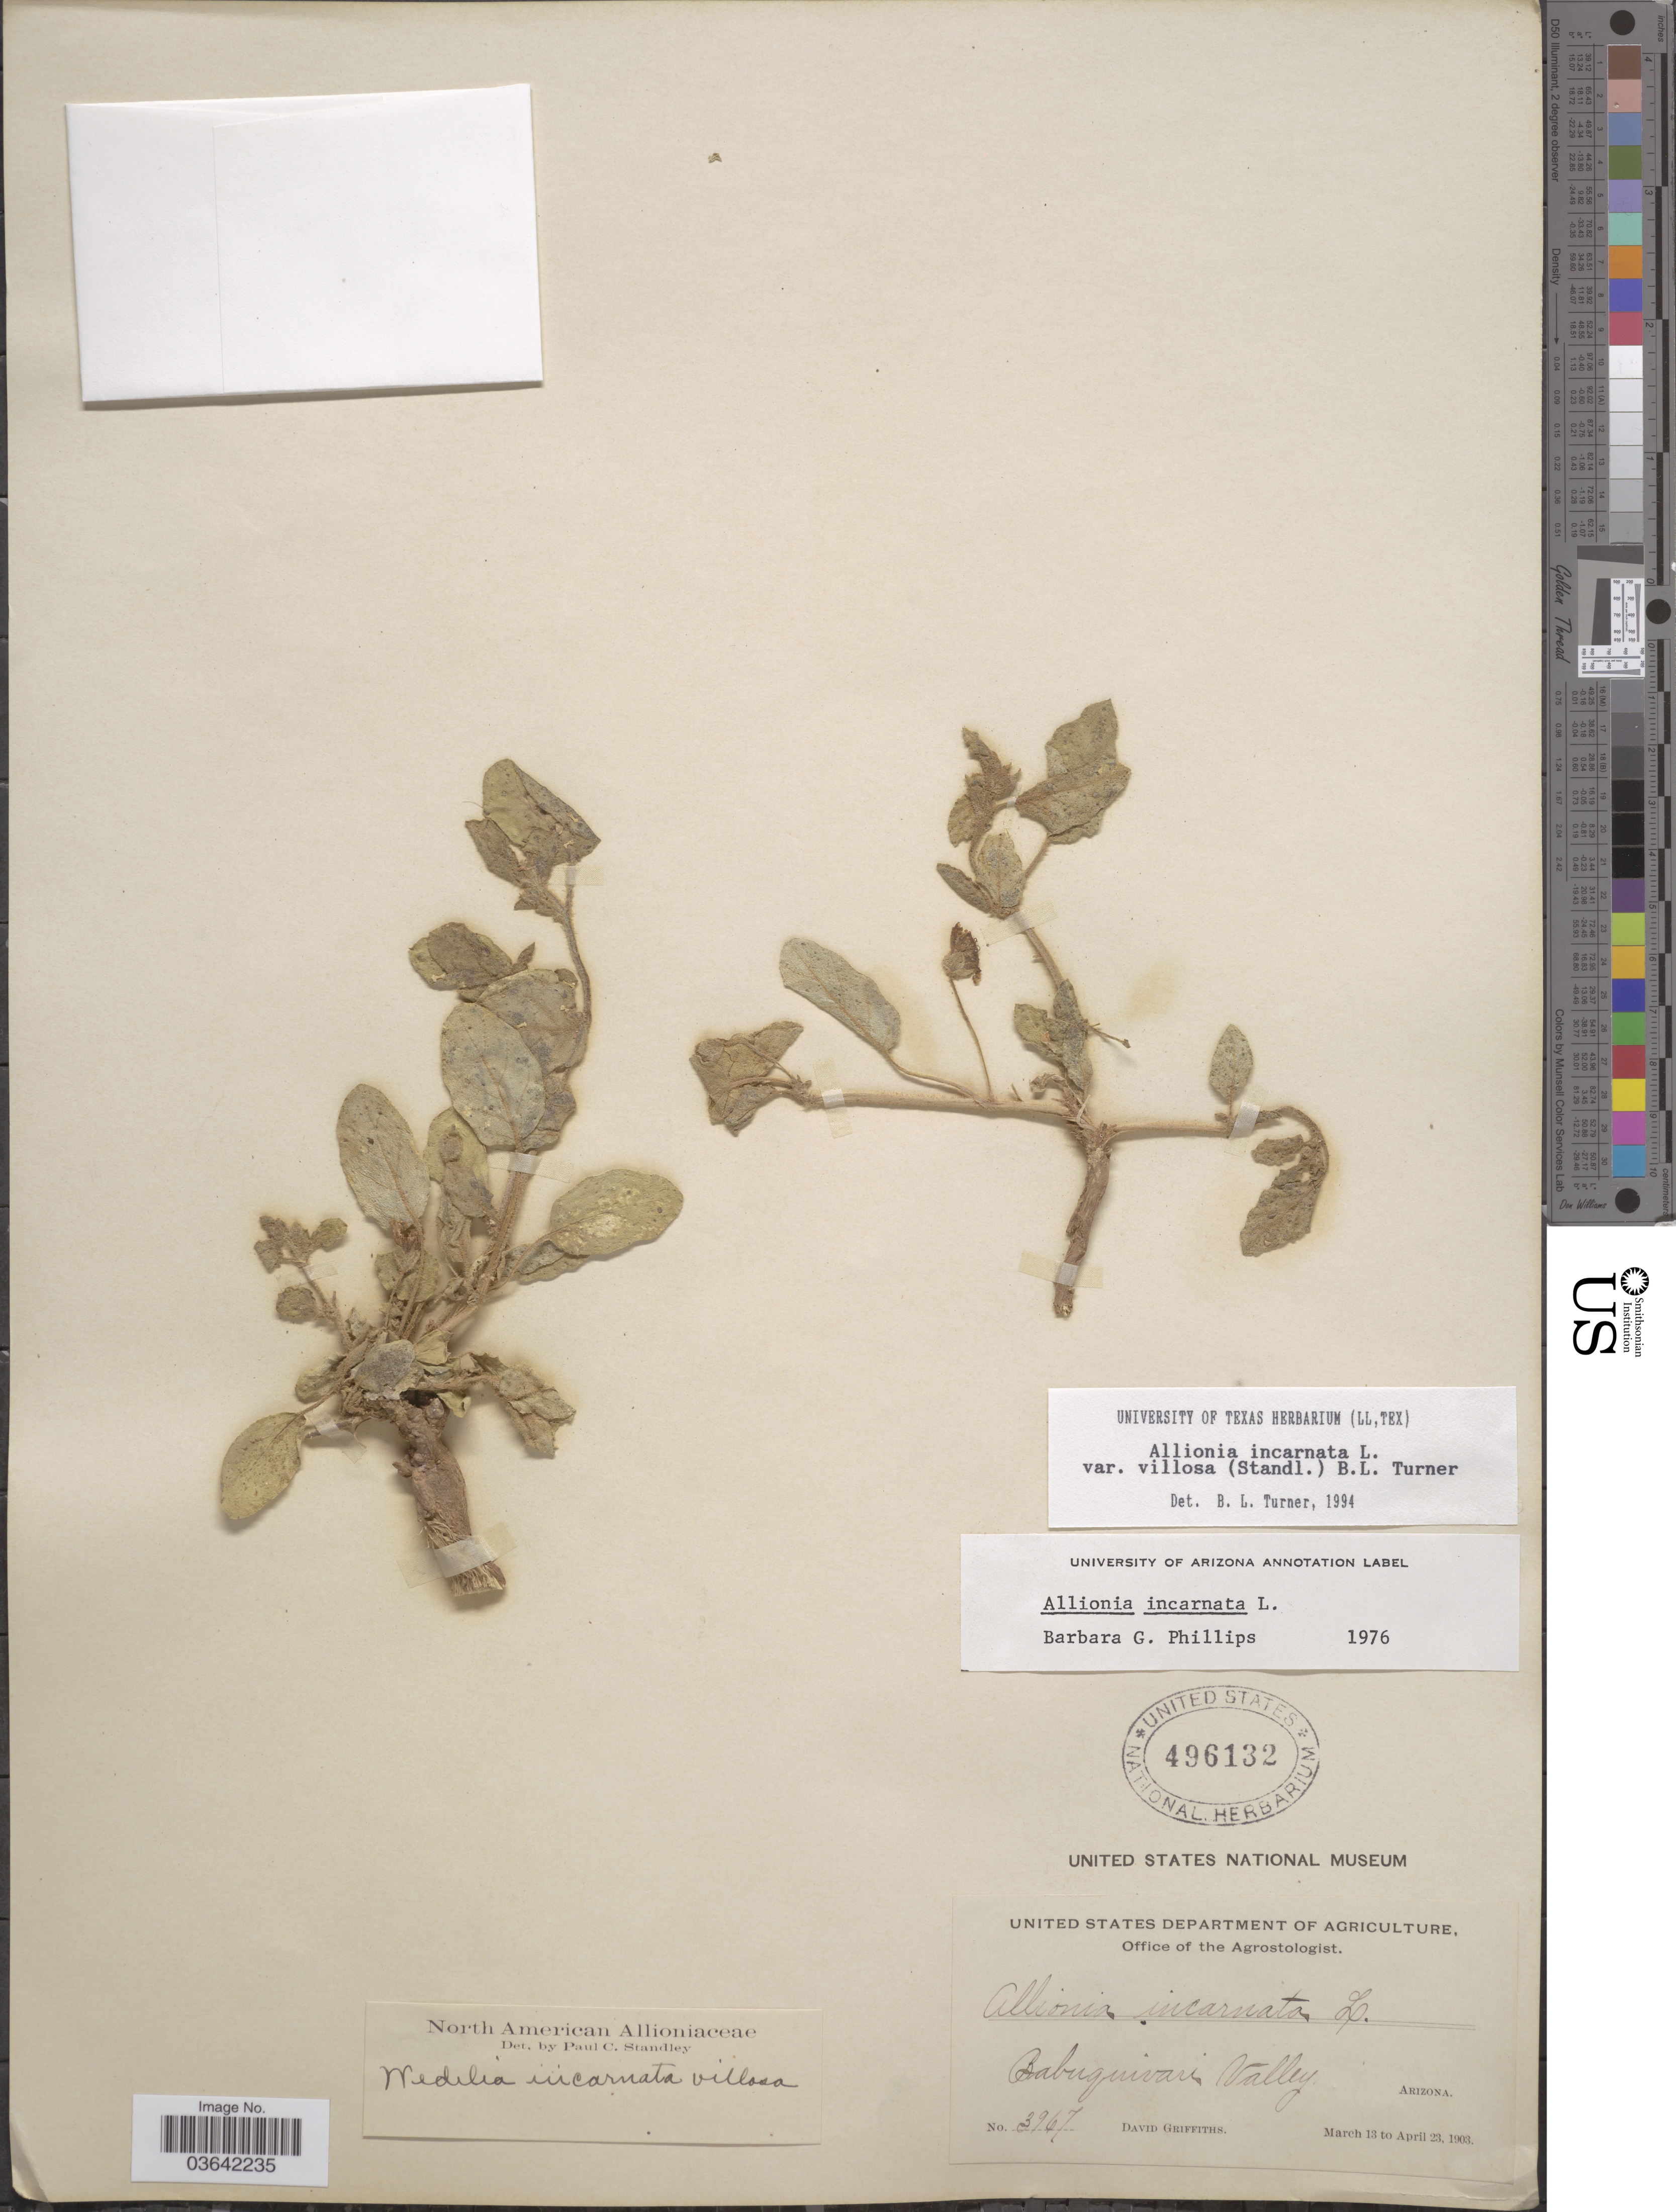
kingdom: Plantae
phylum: Tracheophyta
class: Magnoliopsida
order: Caryophyllales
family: Nyctaginaceae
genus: Allionia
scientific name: Allionia incarnata var. villosa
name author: (Standl.) B.L. Turner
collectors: D. Griffiths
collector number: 3967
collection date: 1903-03-13/1903-04-23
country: United States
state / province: Arizona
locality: Babuquivari Valley.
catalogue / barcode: US 496132